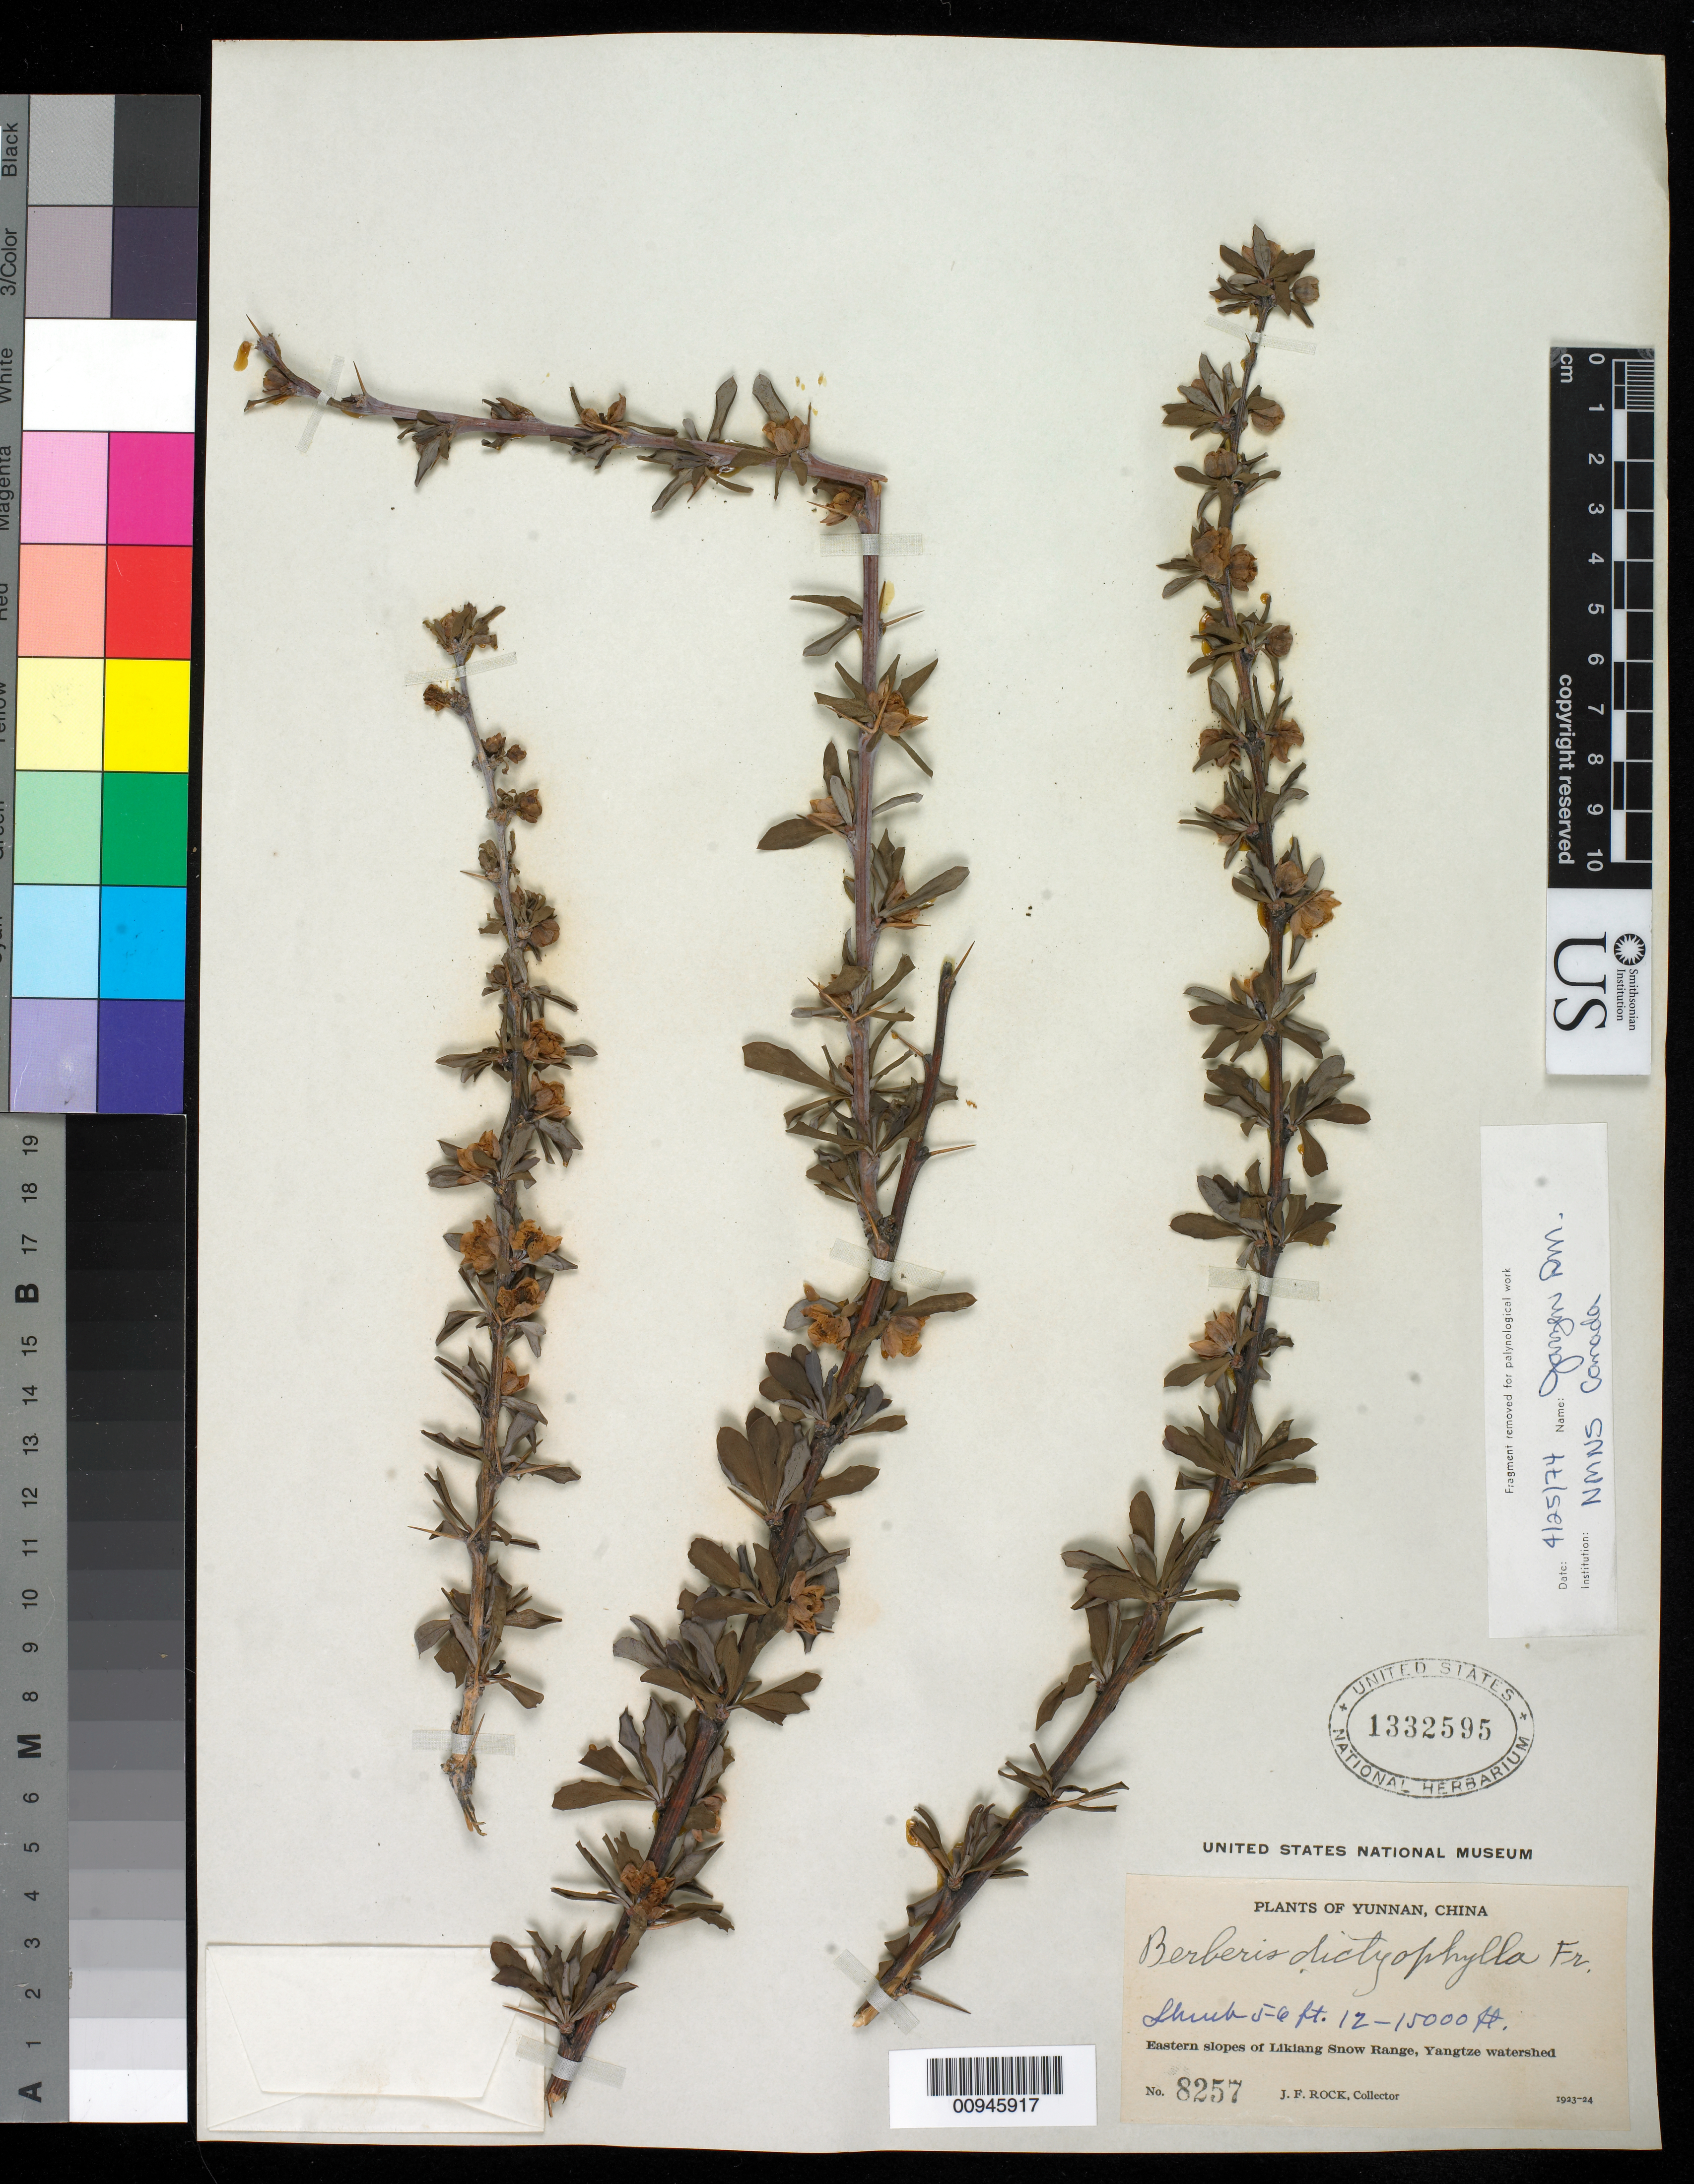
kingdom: Plantae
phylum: Tracheophyta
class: Magnoliopsida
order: Ranunculales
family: Berberidaceae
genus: Berberis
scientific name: Berberis dictyophylla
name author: Franch.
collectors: J. F. Rock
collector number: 8257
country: China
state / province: Yunnan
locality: Liklang Snow Range, Yangtze watershed.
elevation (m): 3658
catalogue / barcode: US 1332595